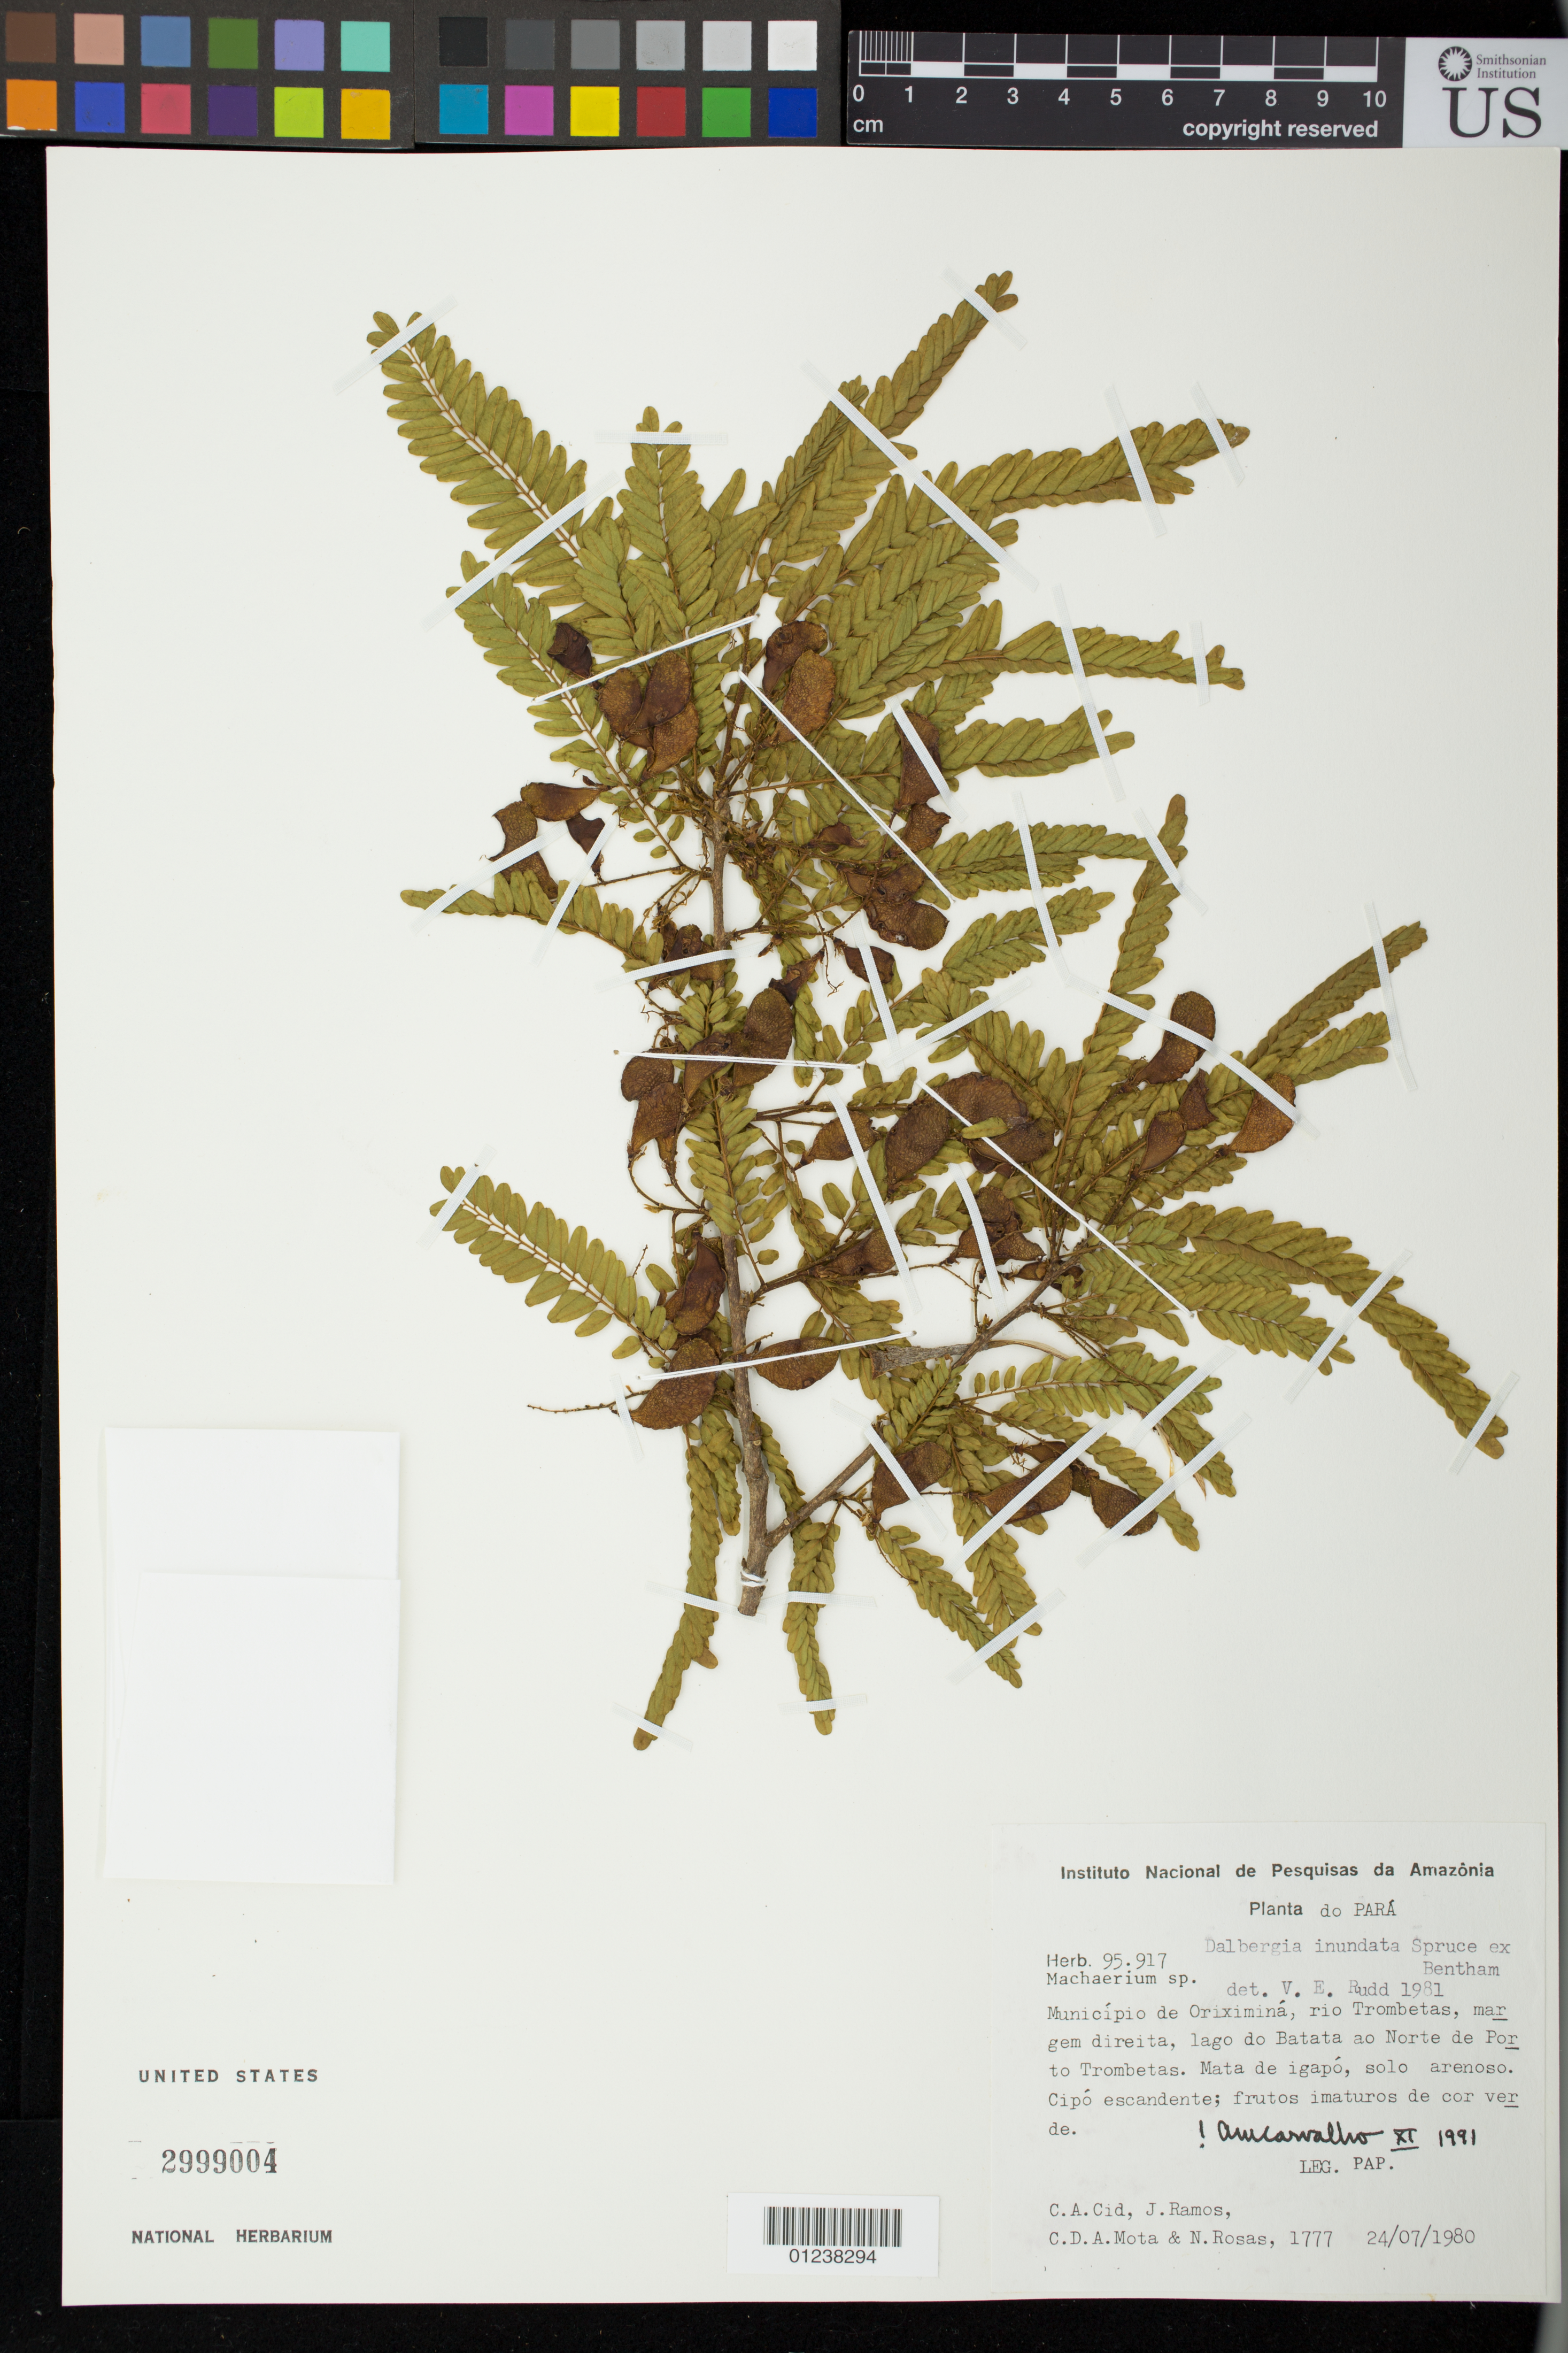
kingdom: Plantae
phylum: Tracheophyta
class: Magnoliopsida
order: Fabales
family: Fabaceae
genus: Dalbergia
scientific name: Dalbergia inundata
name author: Benth.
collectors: C. A. Cid Ferreira, J. Ramos, C. D. A. Mota & N. Rosas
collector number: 1777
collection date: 1980-07-24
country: Brazil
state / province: Para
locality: Municipio de Oriximina, rio Trombetas, margem direita, lago do Batata ao Norte de Porto Trombetas.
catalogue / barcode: US 2999004